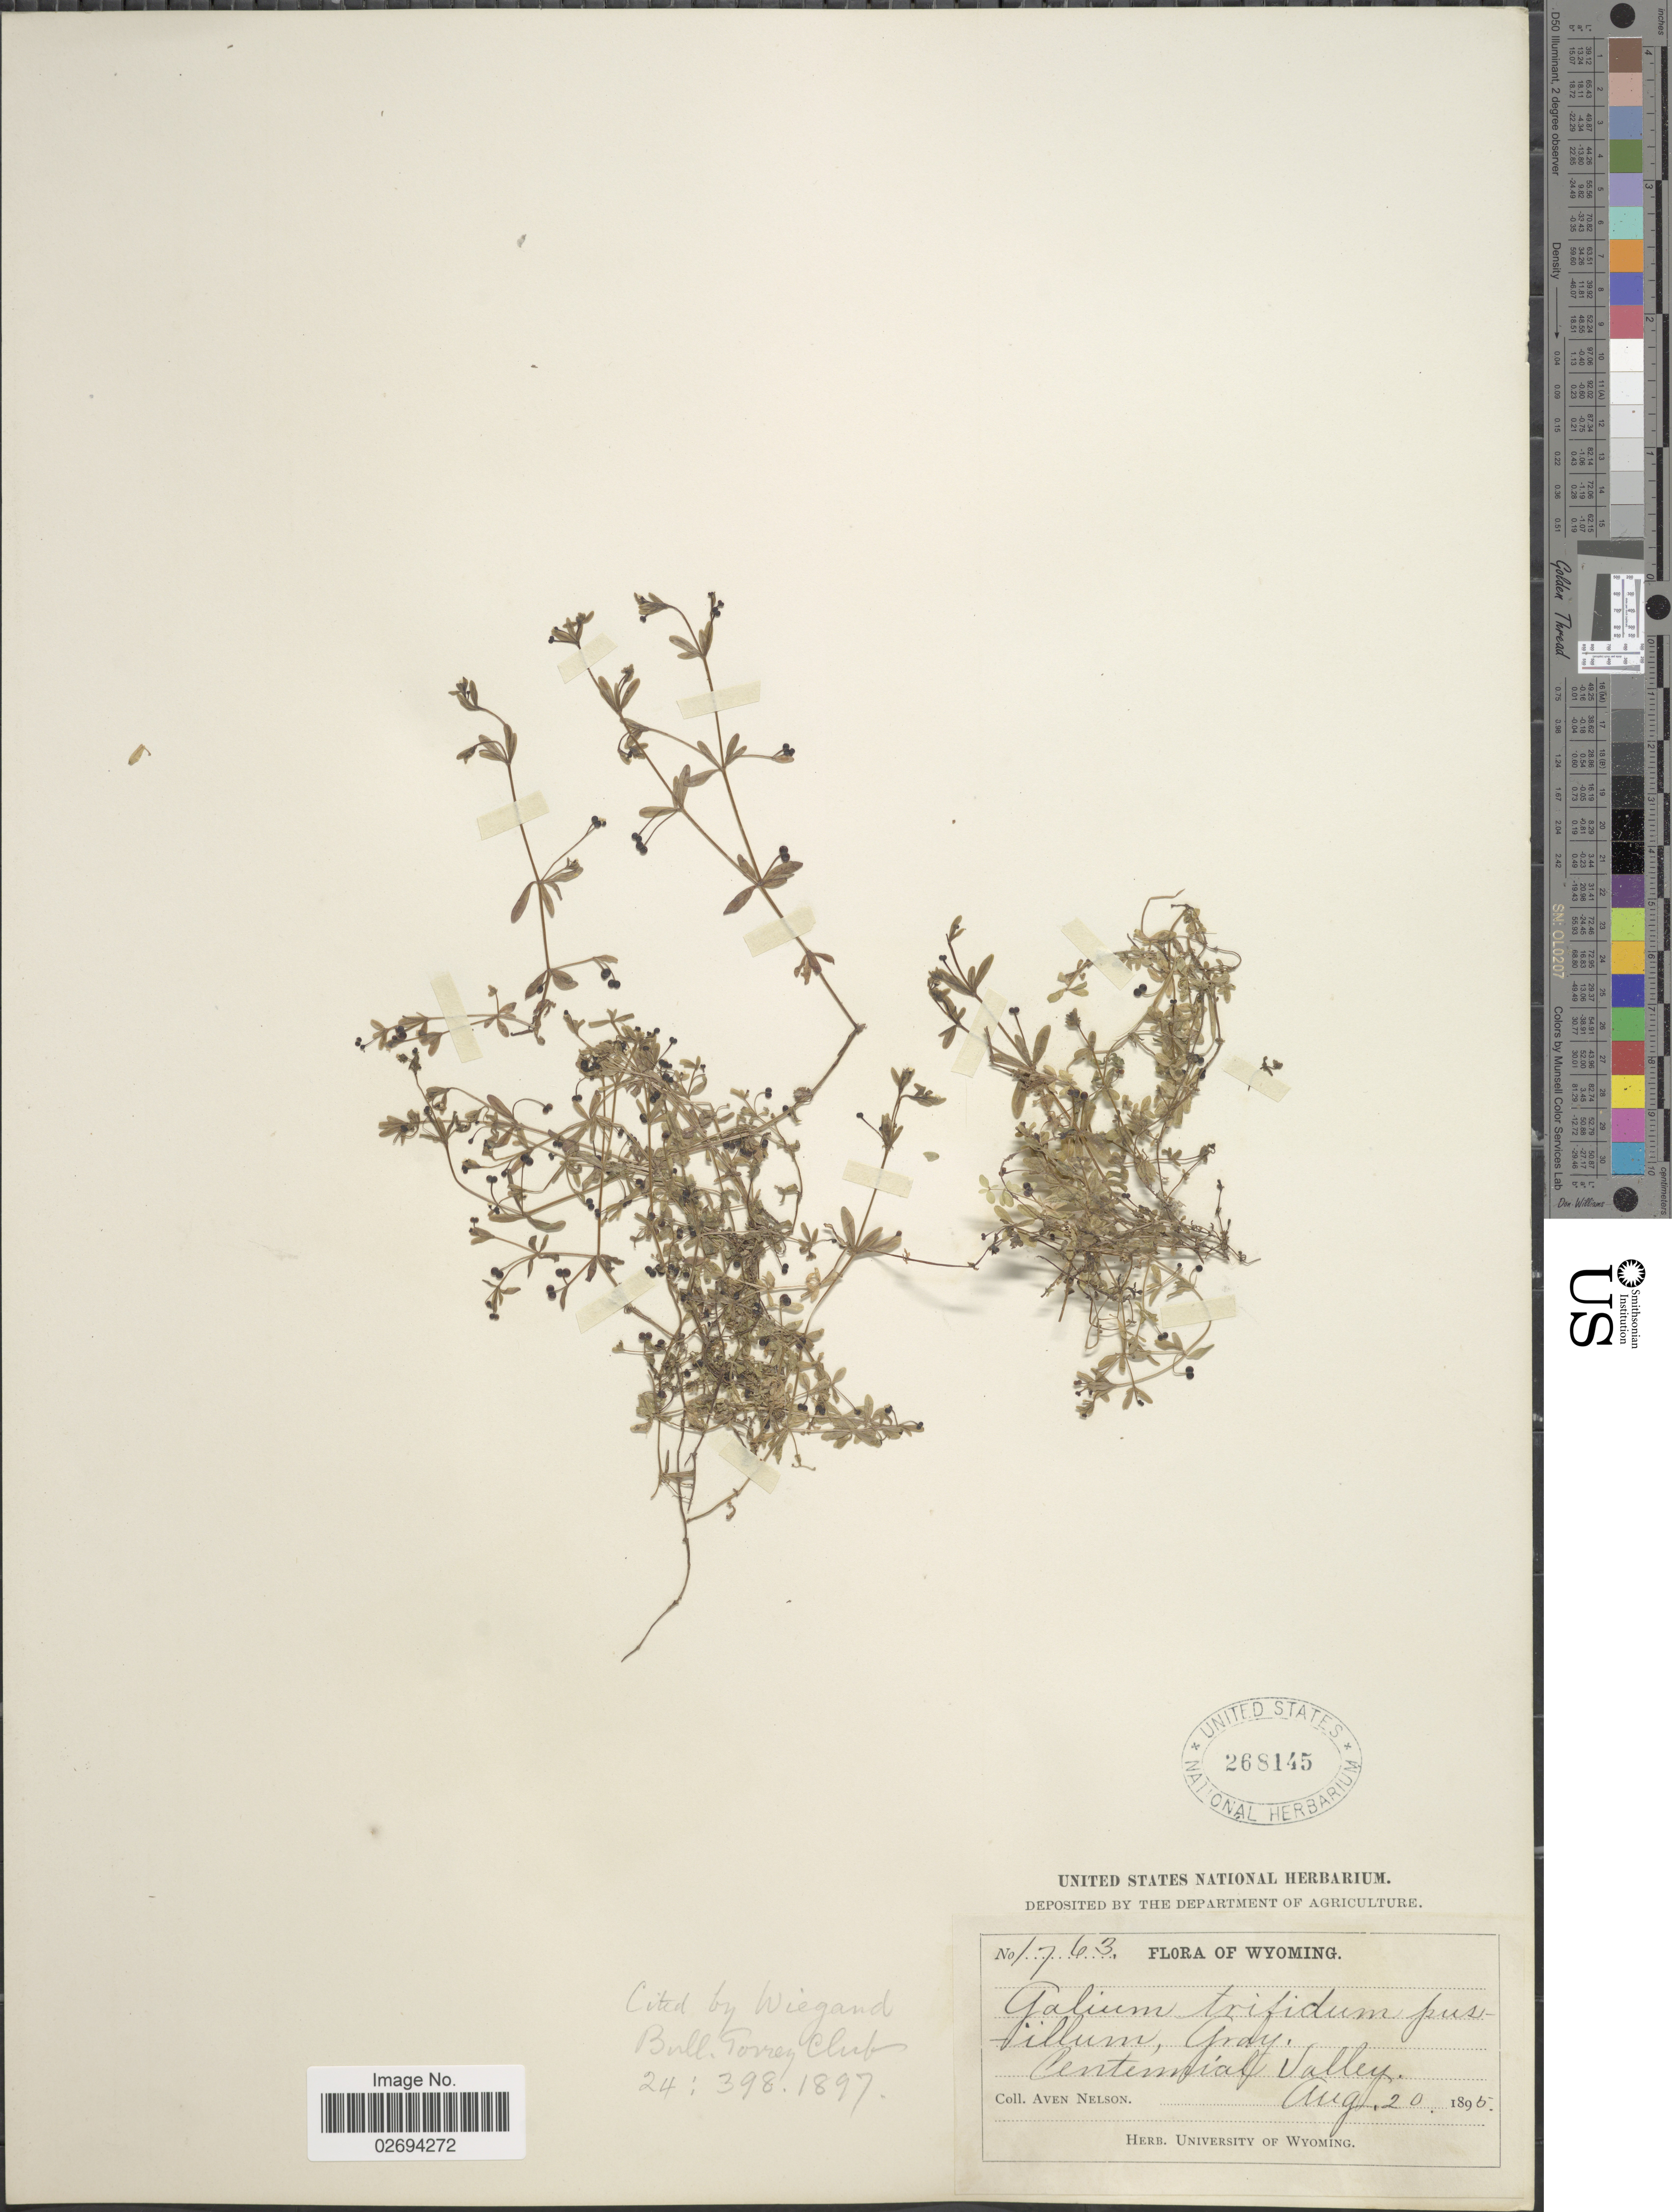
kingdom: Plantae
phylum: Tracheophyta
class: Magnoliopsida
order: Gentianales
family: Rubiaceae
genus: Galium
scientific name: Galium trifidum var. pusillum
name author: A. Gray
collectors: A. Nelson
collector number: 1763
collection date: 1895-08-20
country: United States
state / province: Wyoming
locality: Centennial Valley.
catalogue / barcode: US 268145